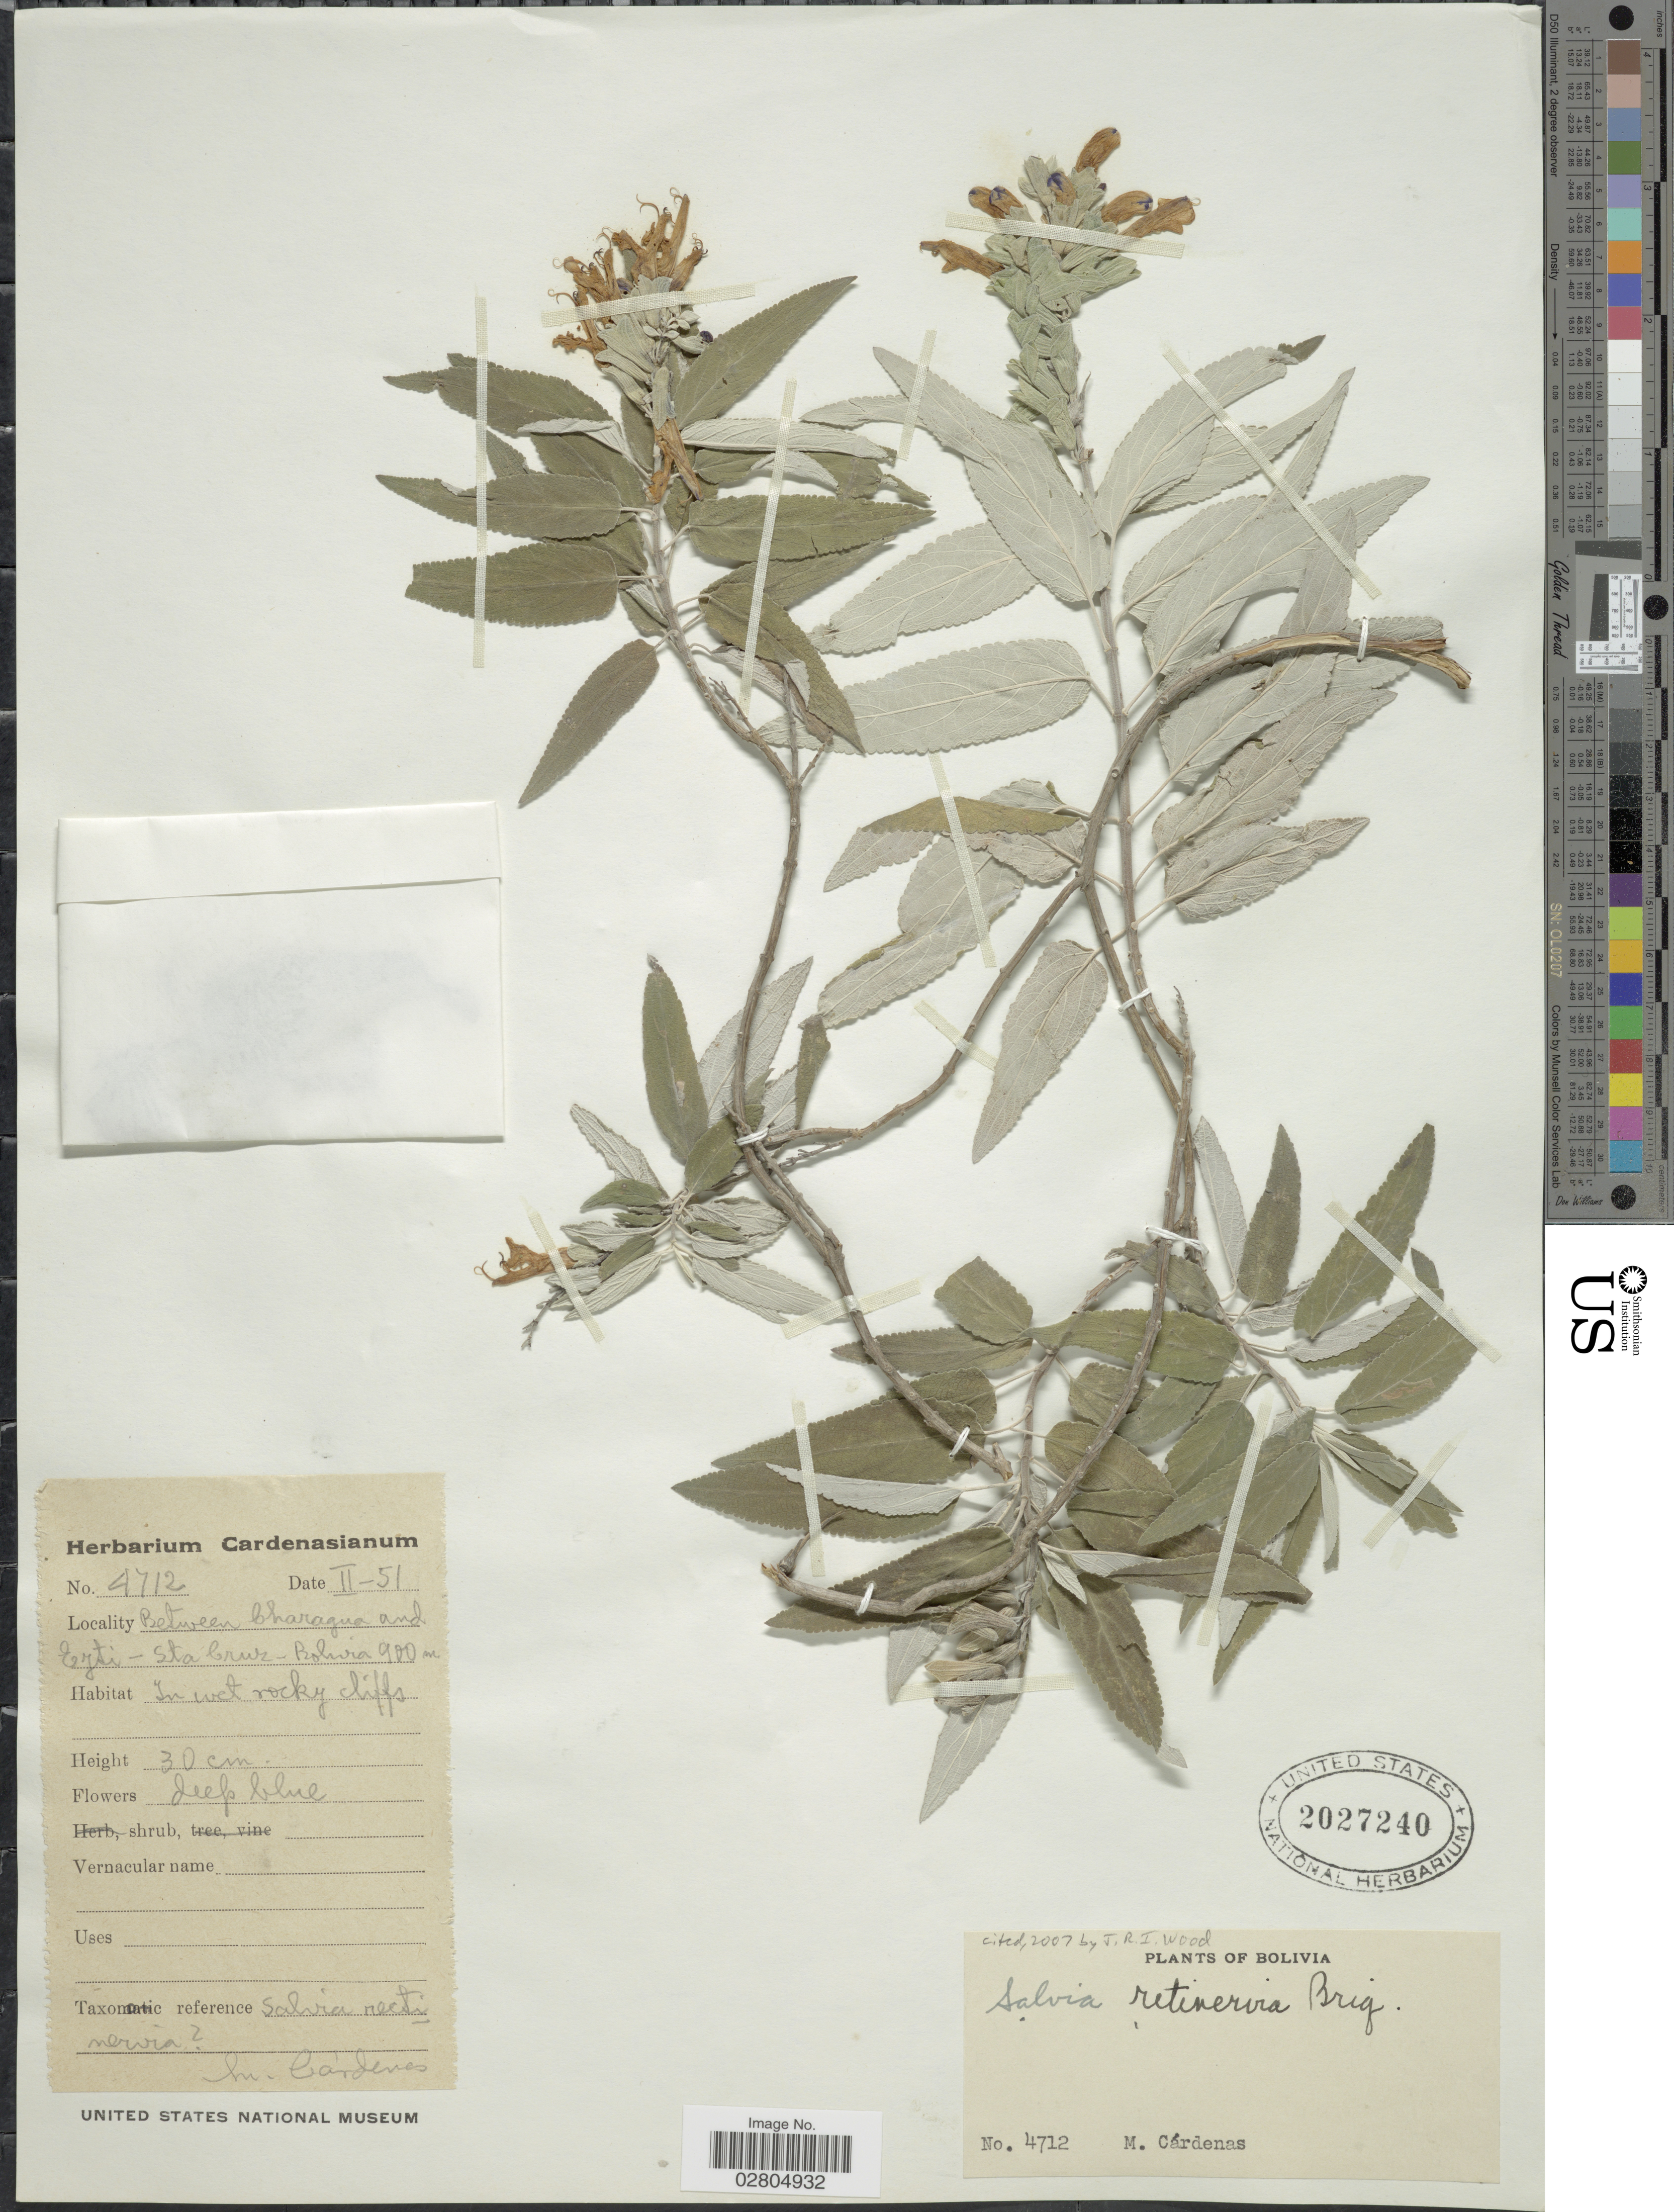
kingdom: Plantae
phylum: Tracheophyta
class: Magnoliopsida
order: Lamiales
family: Lamiaceae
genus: Salvia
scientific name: Salvia retinervia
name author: Briq.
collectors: M. Cárdenas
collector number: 4712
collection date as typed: Transcribed d/m/y: /2/51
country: Bolivia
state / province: Santa Cruz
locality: Between Charagua and Eyti. In wet rocky cliffs.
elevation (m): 900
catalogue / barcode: US 2027240